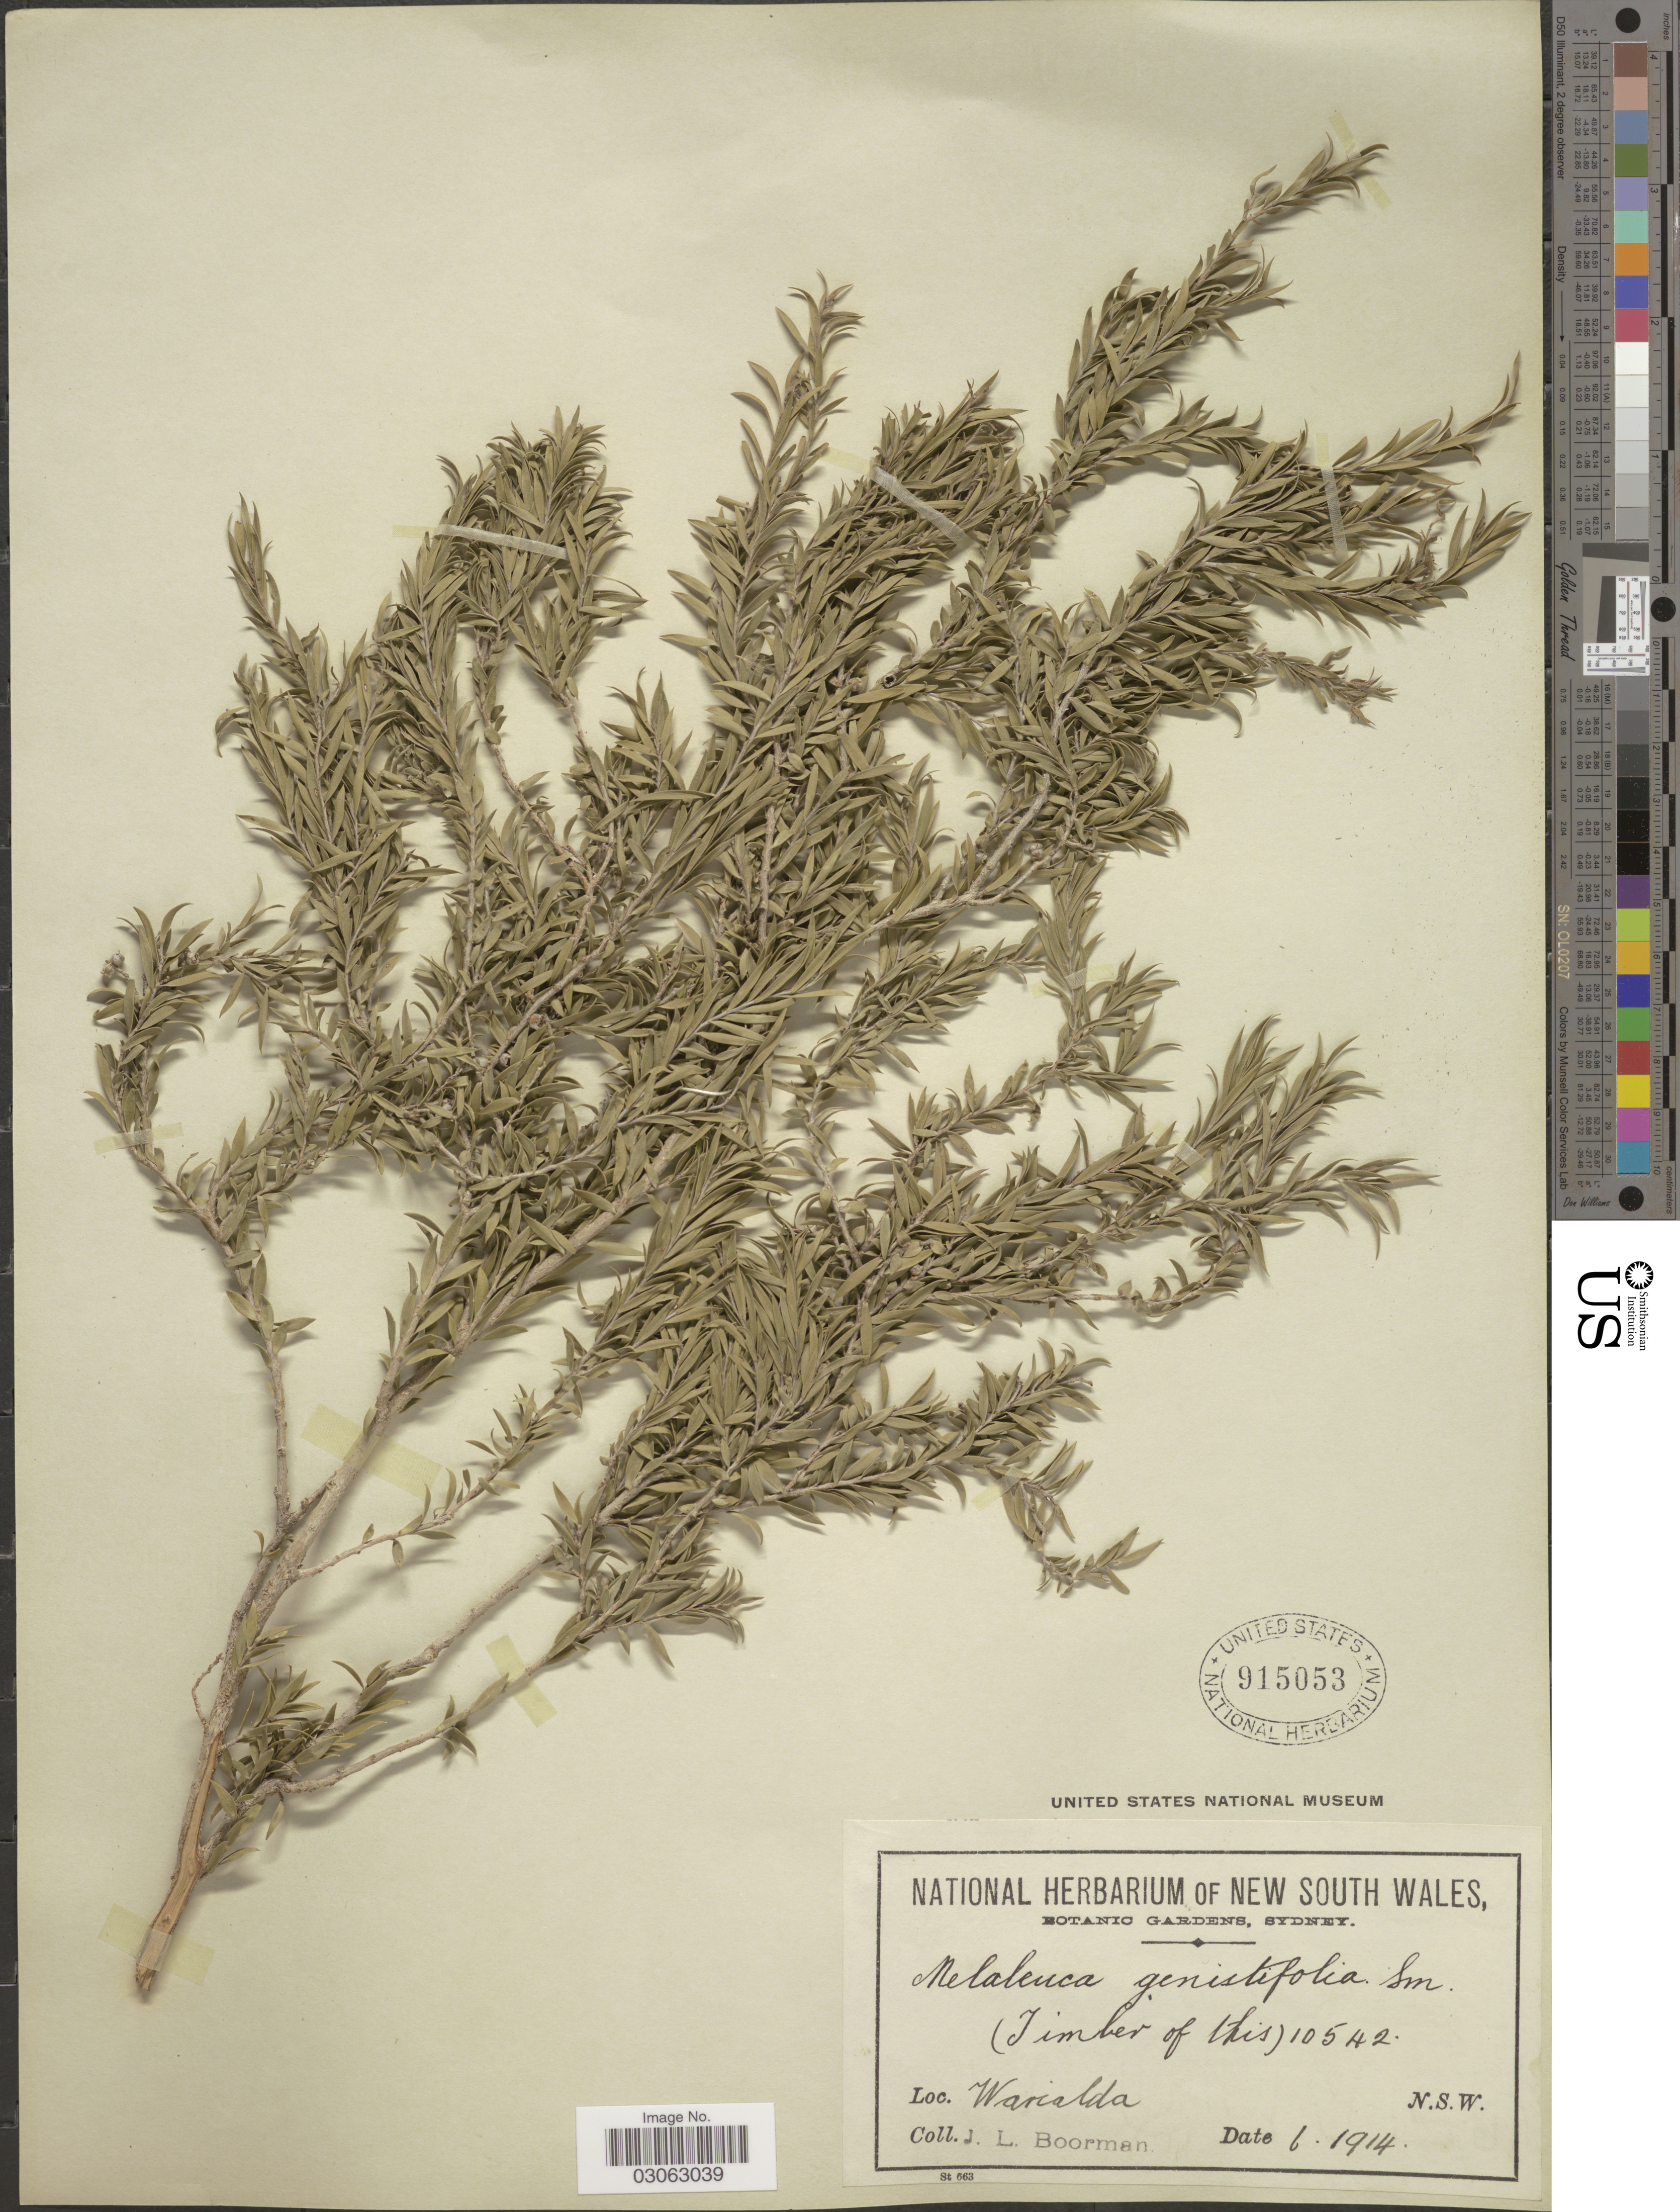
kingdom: Plantae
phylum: Tracheophyta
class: Magnoliopsida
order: Myrtales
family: Myrtaceae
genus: Melaleuca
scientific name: Melaleuca decora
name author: (Salisb.) Britten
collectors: J. Boorman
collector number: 10542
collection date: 1914-06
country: Australia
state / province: New South Wales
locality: Warialda. N. S. W.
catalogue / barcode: US 915053